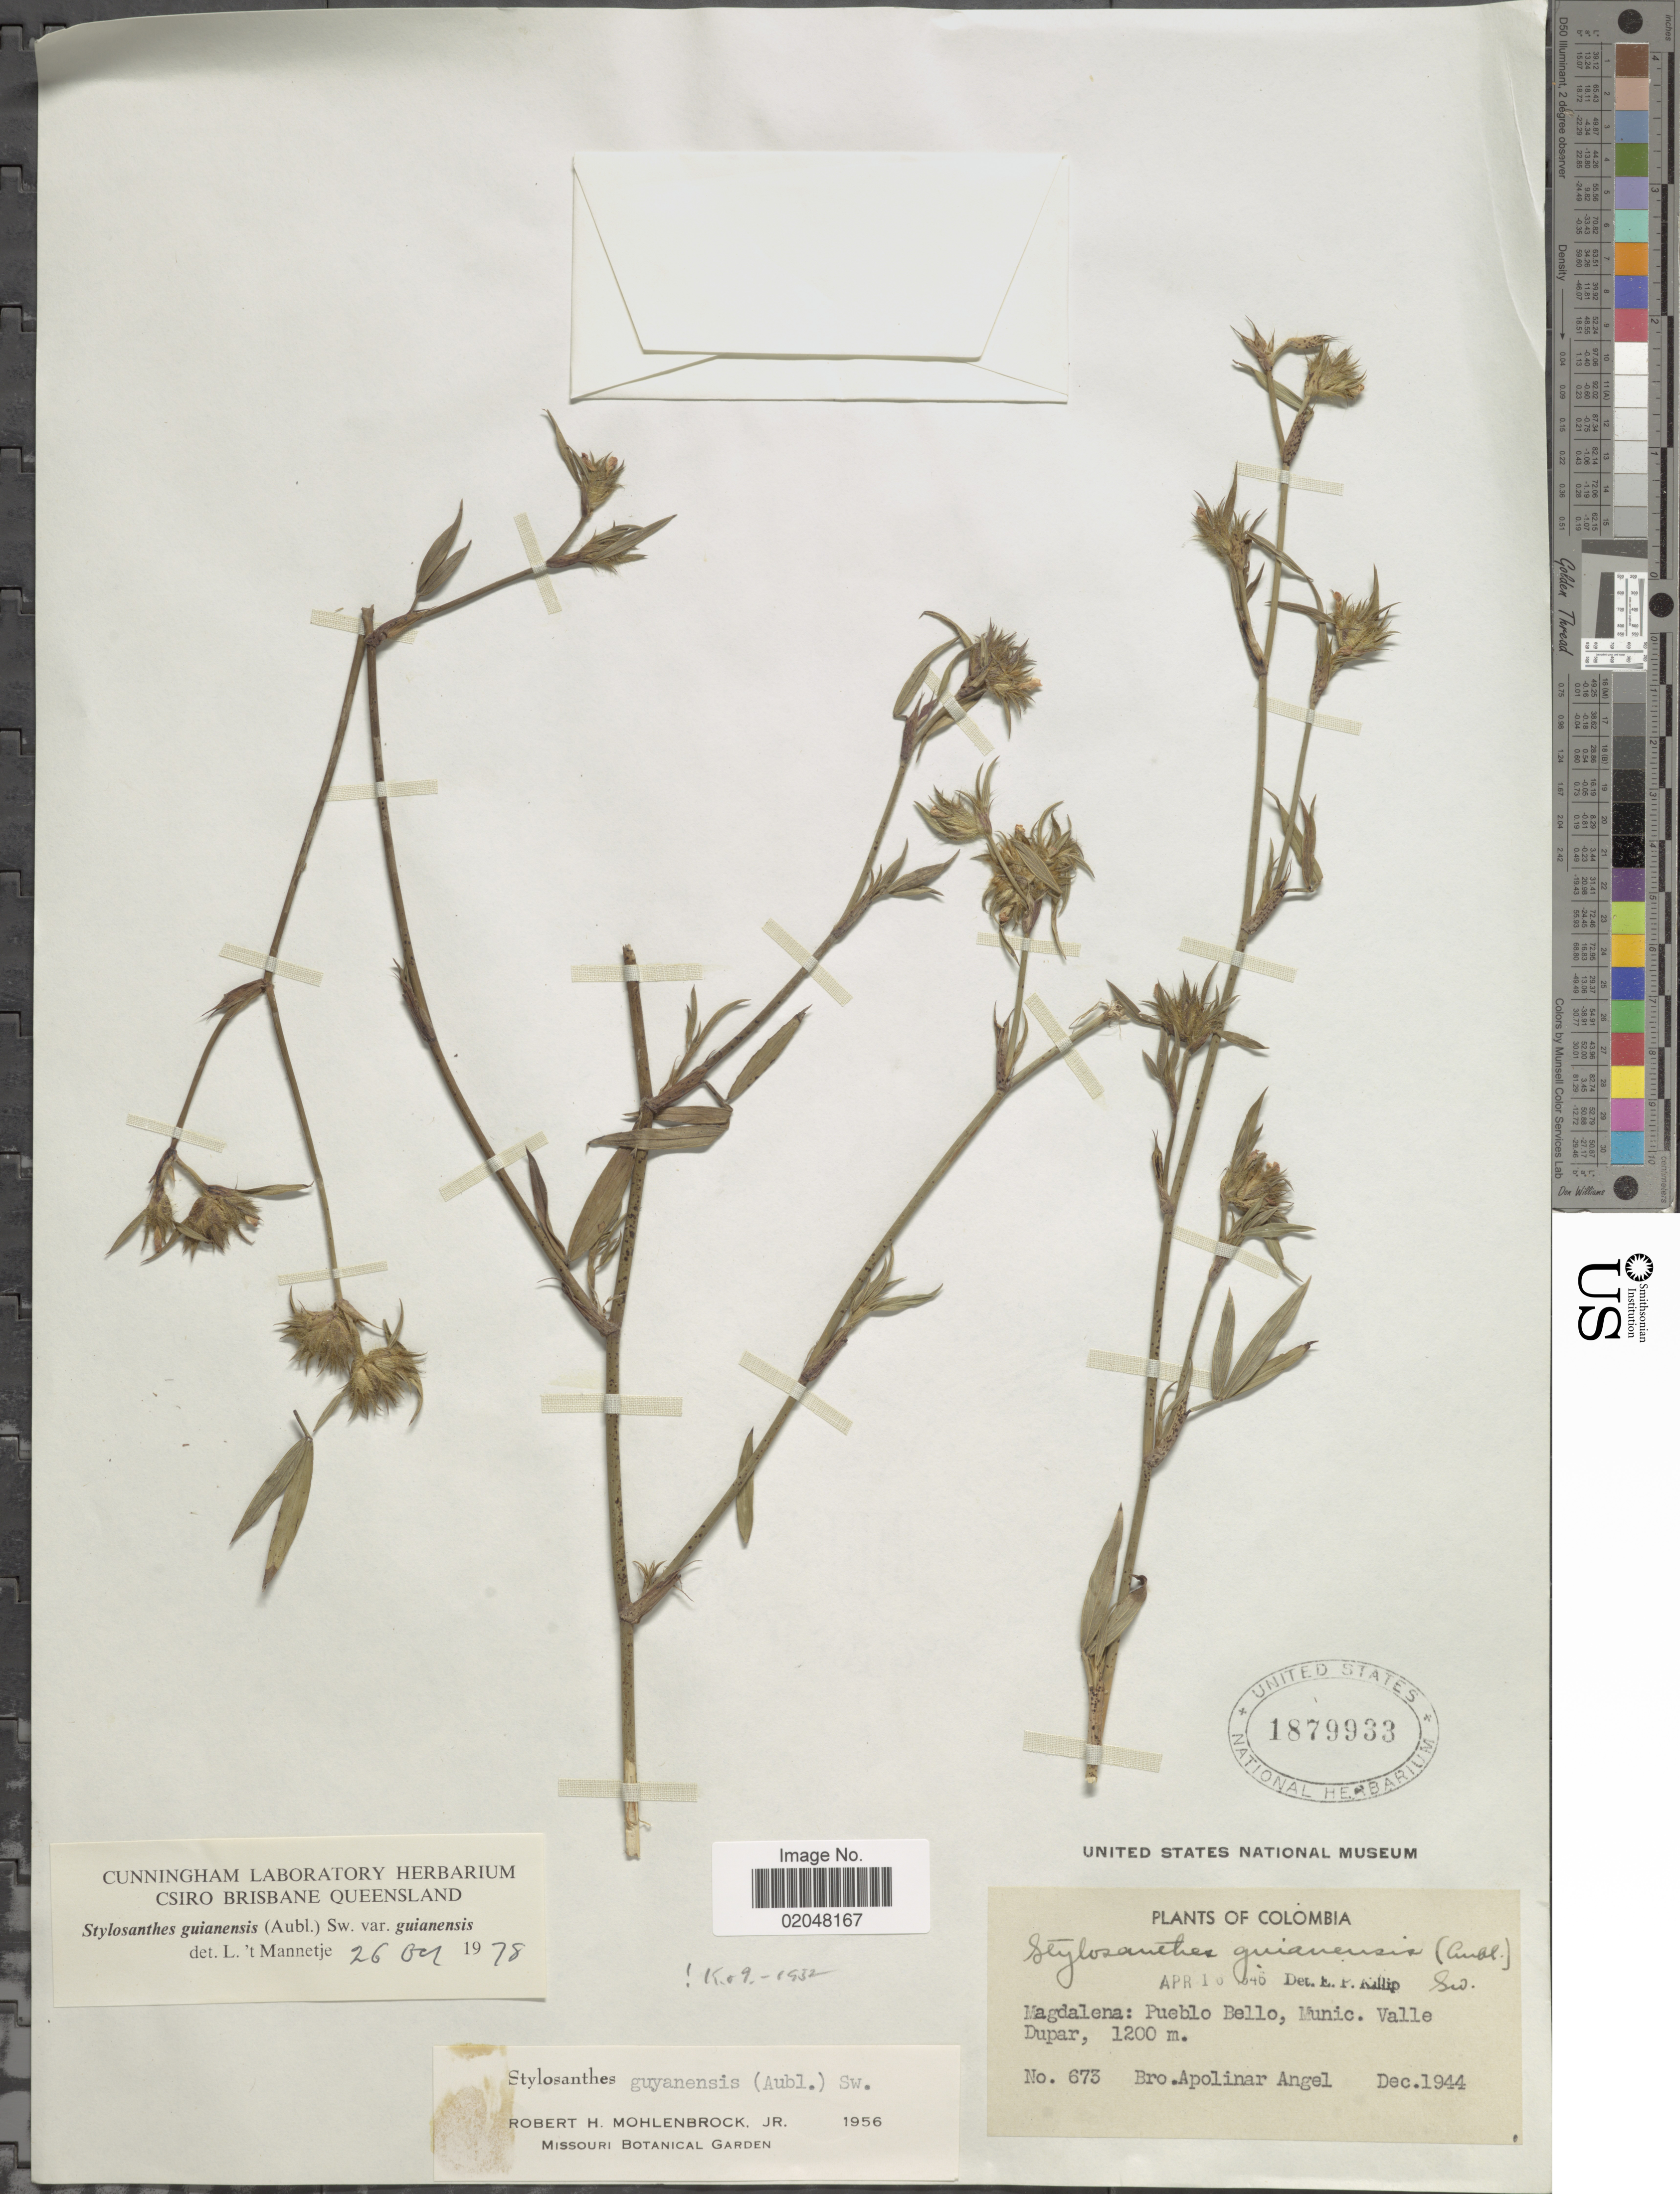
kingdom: Plantae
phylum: Tracheophyta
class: Magnoliopsida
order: Fabales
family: Fabaceae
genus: Stylosanthes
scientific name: Stylosanthes guianensis var. guianensis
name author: (Aubl.) Sw.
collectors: Bro. Apolinar A.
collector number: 673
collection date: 1944-12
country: Colombia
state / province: Magdalena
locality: Puebla Bello, Munic. Valle Dupar.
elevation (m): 1200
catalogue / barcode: US 1879933